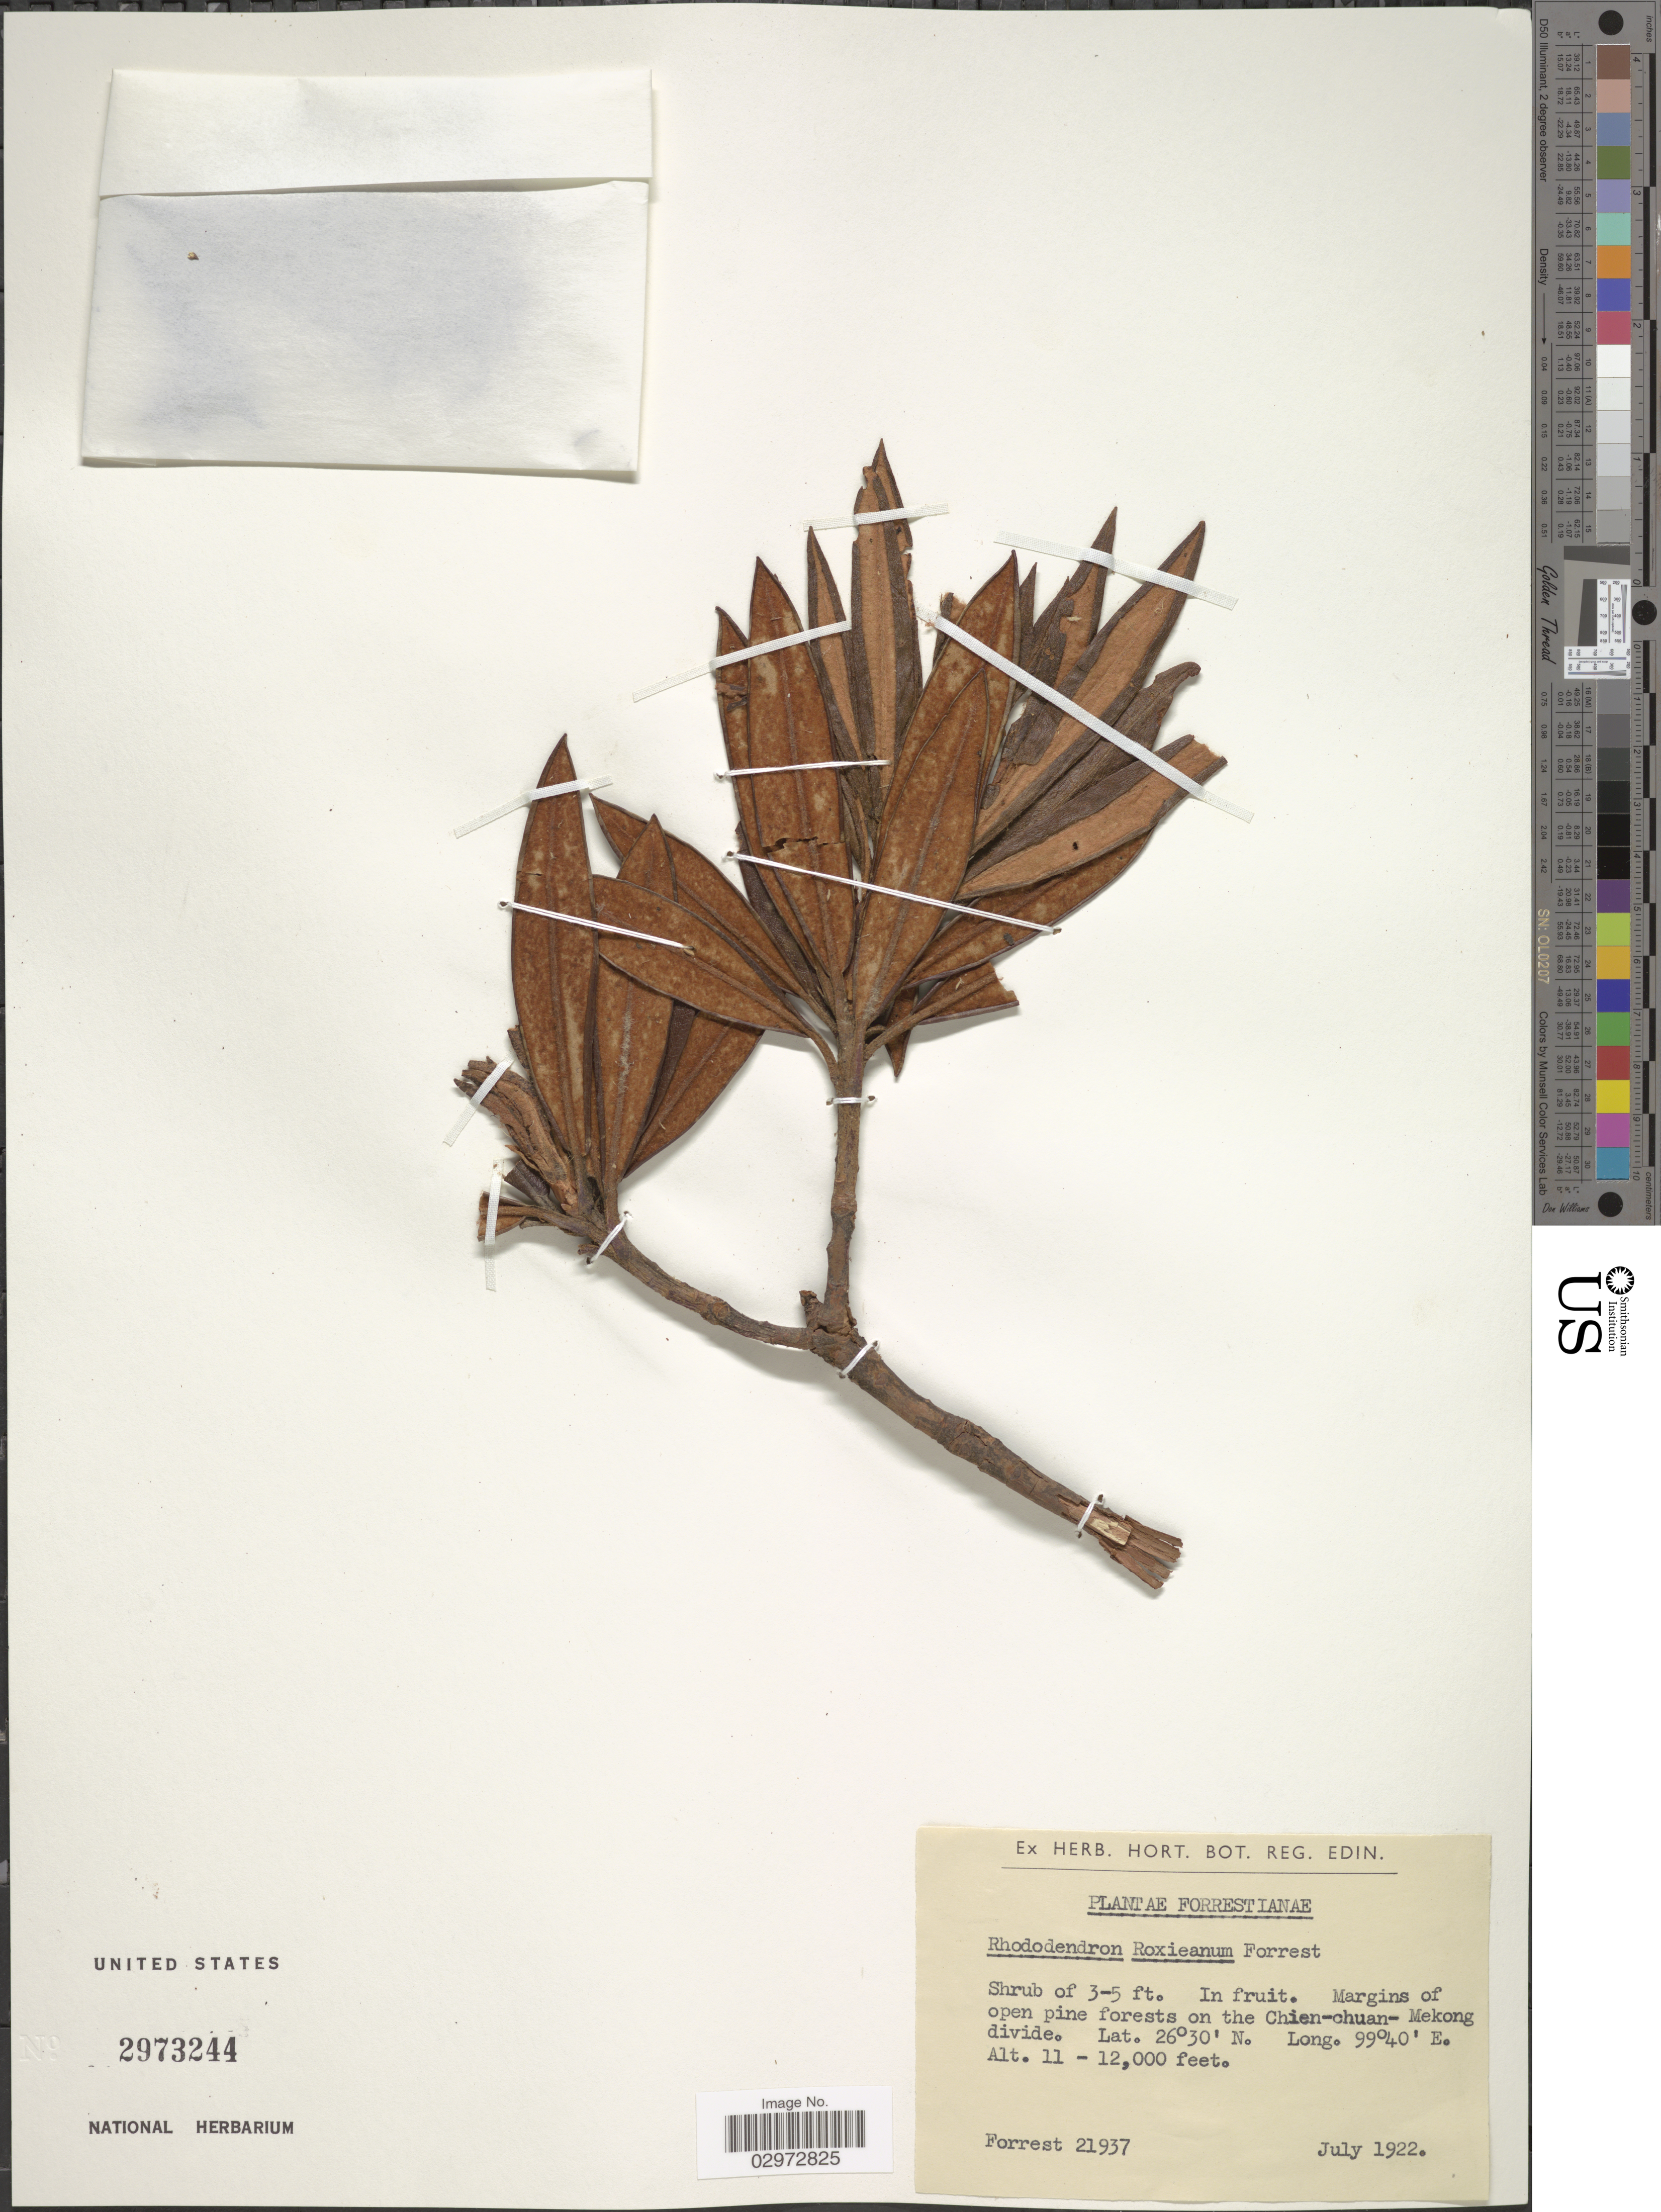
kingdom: Plantae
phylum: Tracheophyta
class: Magnoliopsida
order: Ericales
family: Ericaceae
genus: Rhododendron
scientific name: Rhododendron roxieanum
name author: Forrest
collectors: -. Forrest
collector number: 21937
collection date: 1922-07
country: China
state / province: Yunnan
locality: Margins of open pine forests on the Chien-chuan- Mekong divide.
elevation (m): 3353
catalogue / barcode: US 2973244